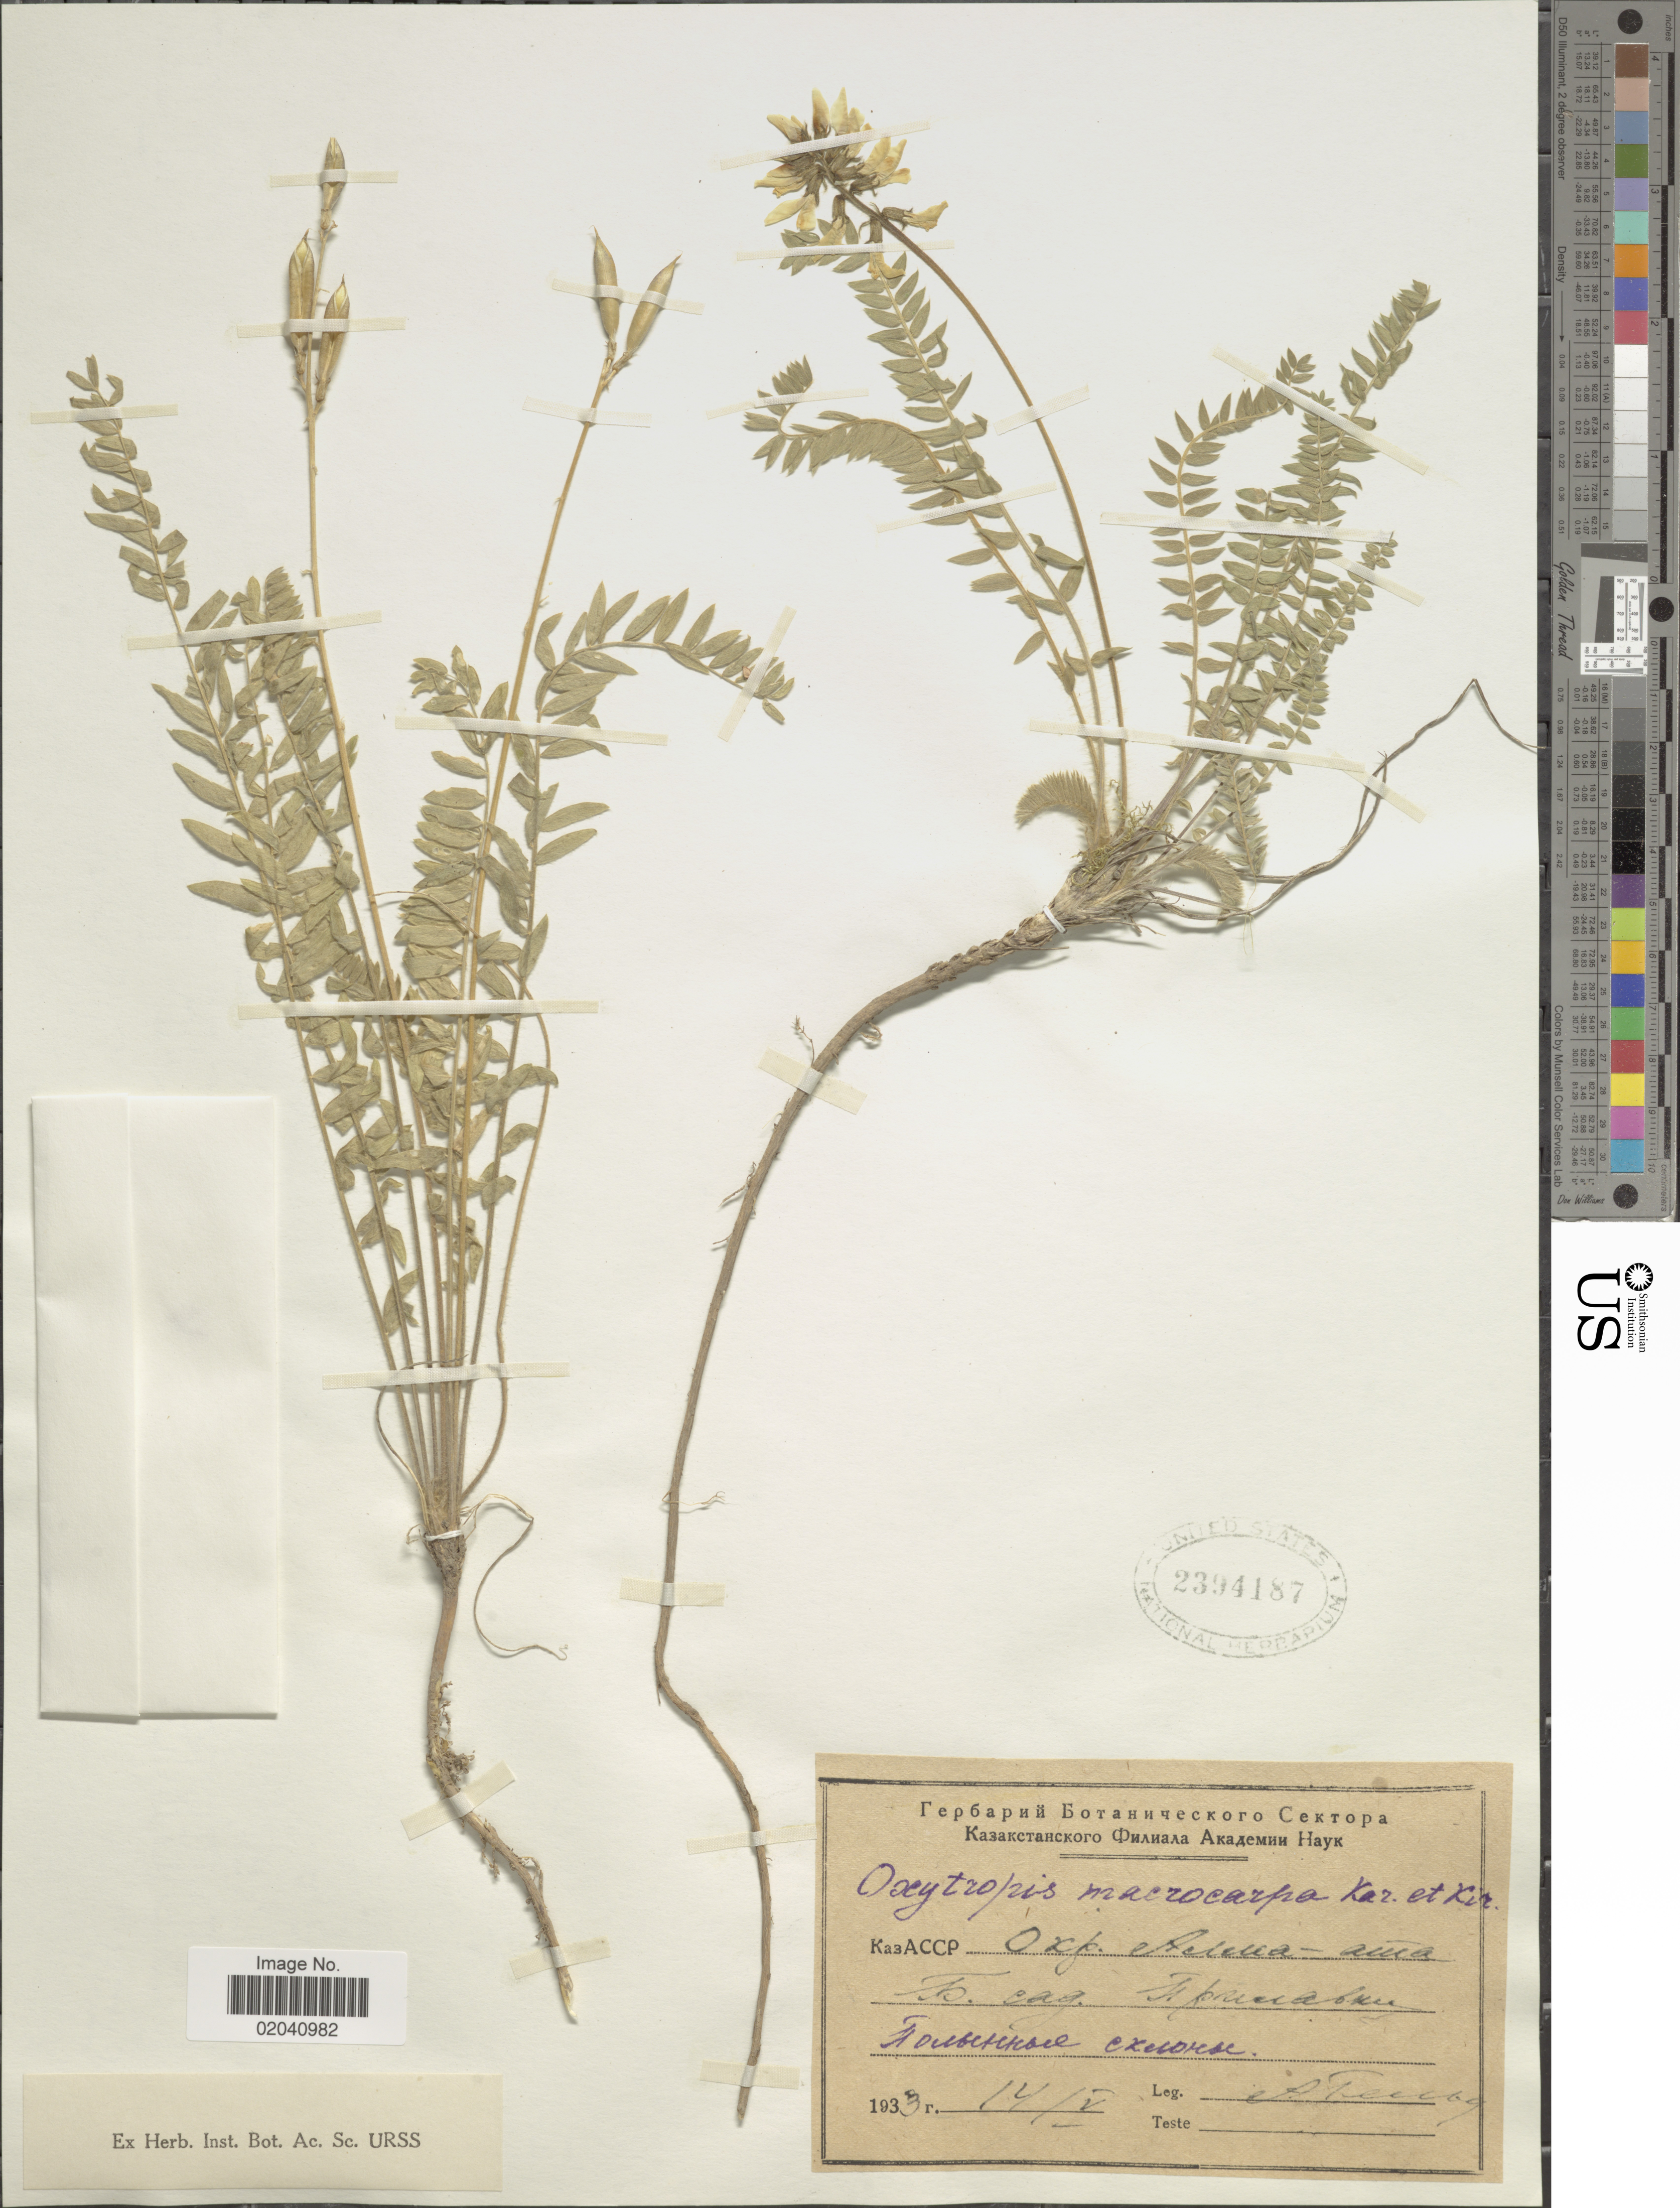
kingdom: Plantae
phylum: Tracheophyta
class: Magnoliopsida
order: Fabales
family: Fabaceae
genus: Oxytropis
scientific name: Oxytropis macrocarpa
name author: Kar. & Kir.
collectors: A. Geld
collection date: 1933-05-14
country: Kazakhstan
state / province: Almaty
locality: Vicinity of Almaty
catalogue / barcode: US 2394187